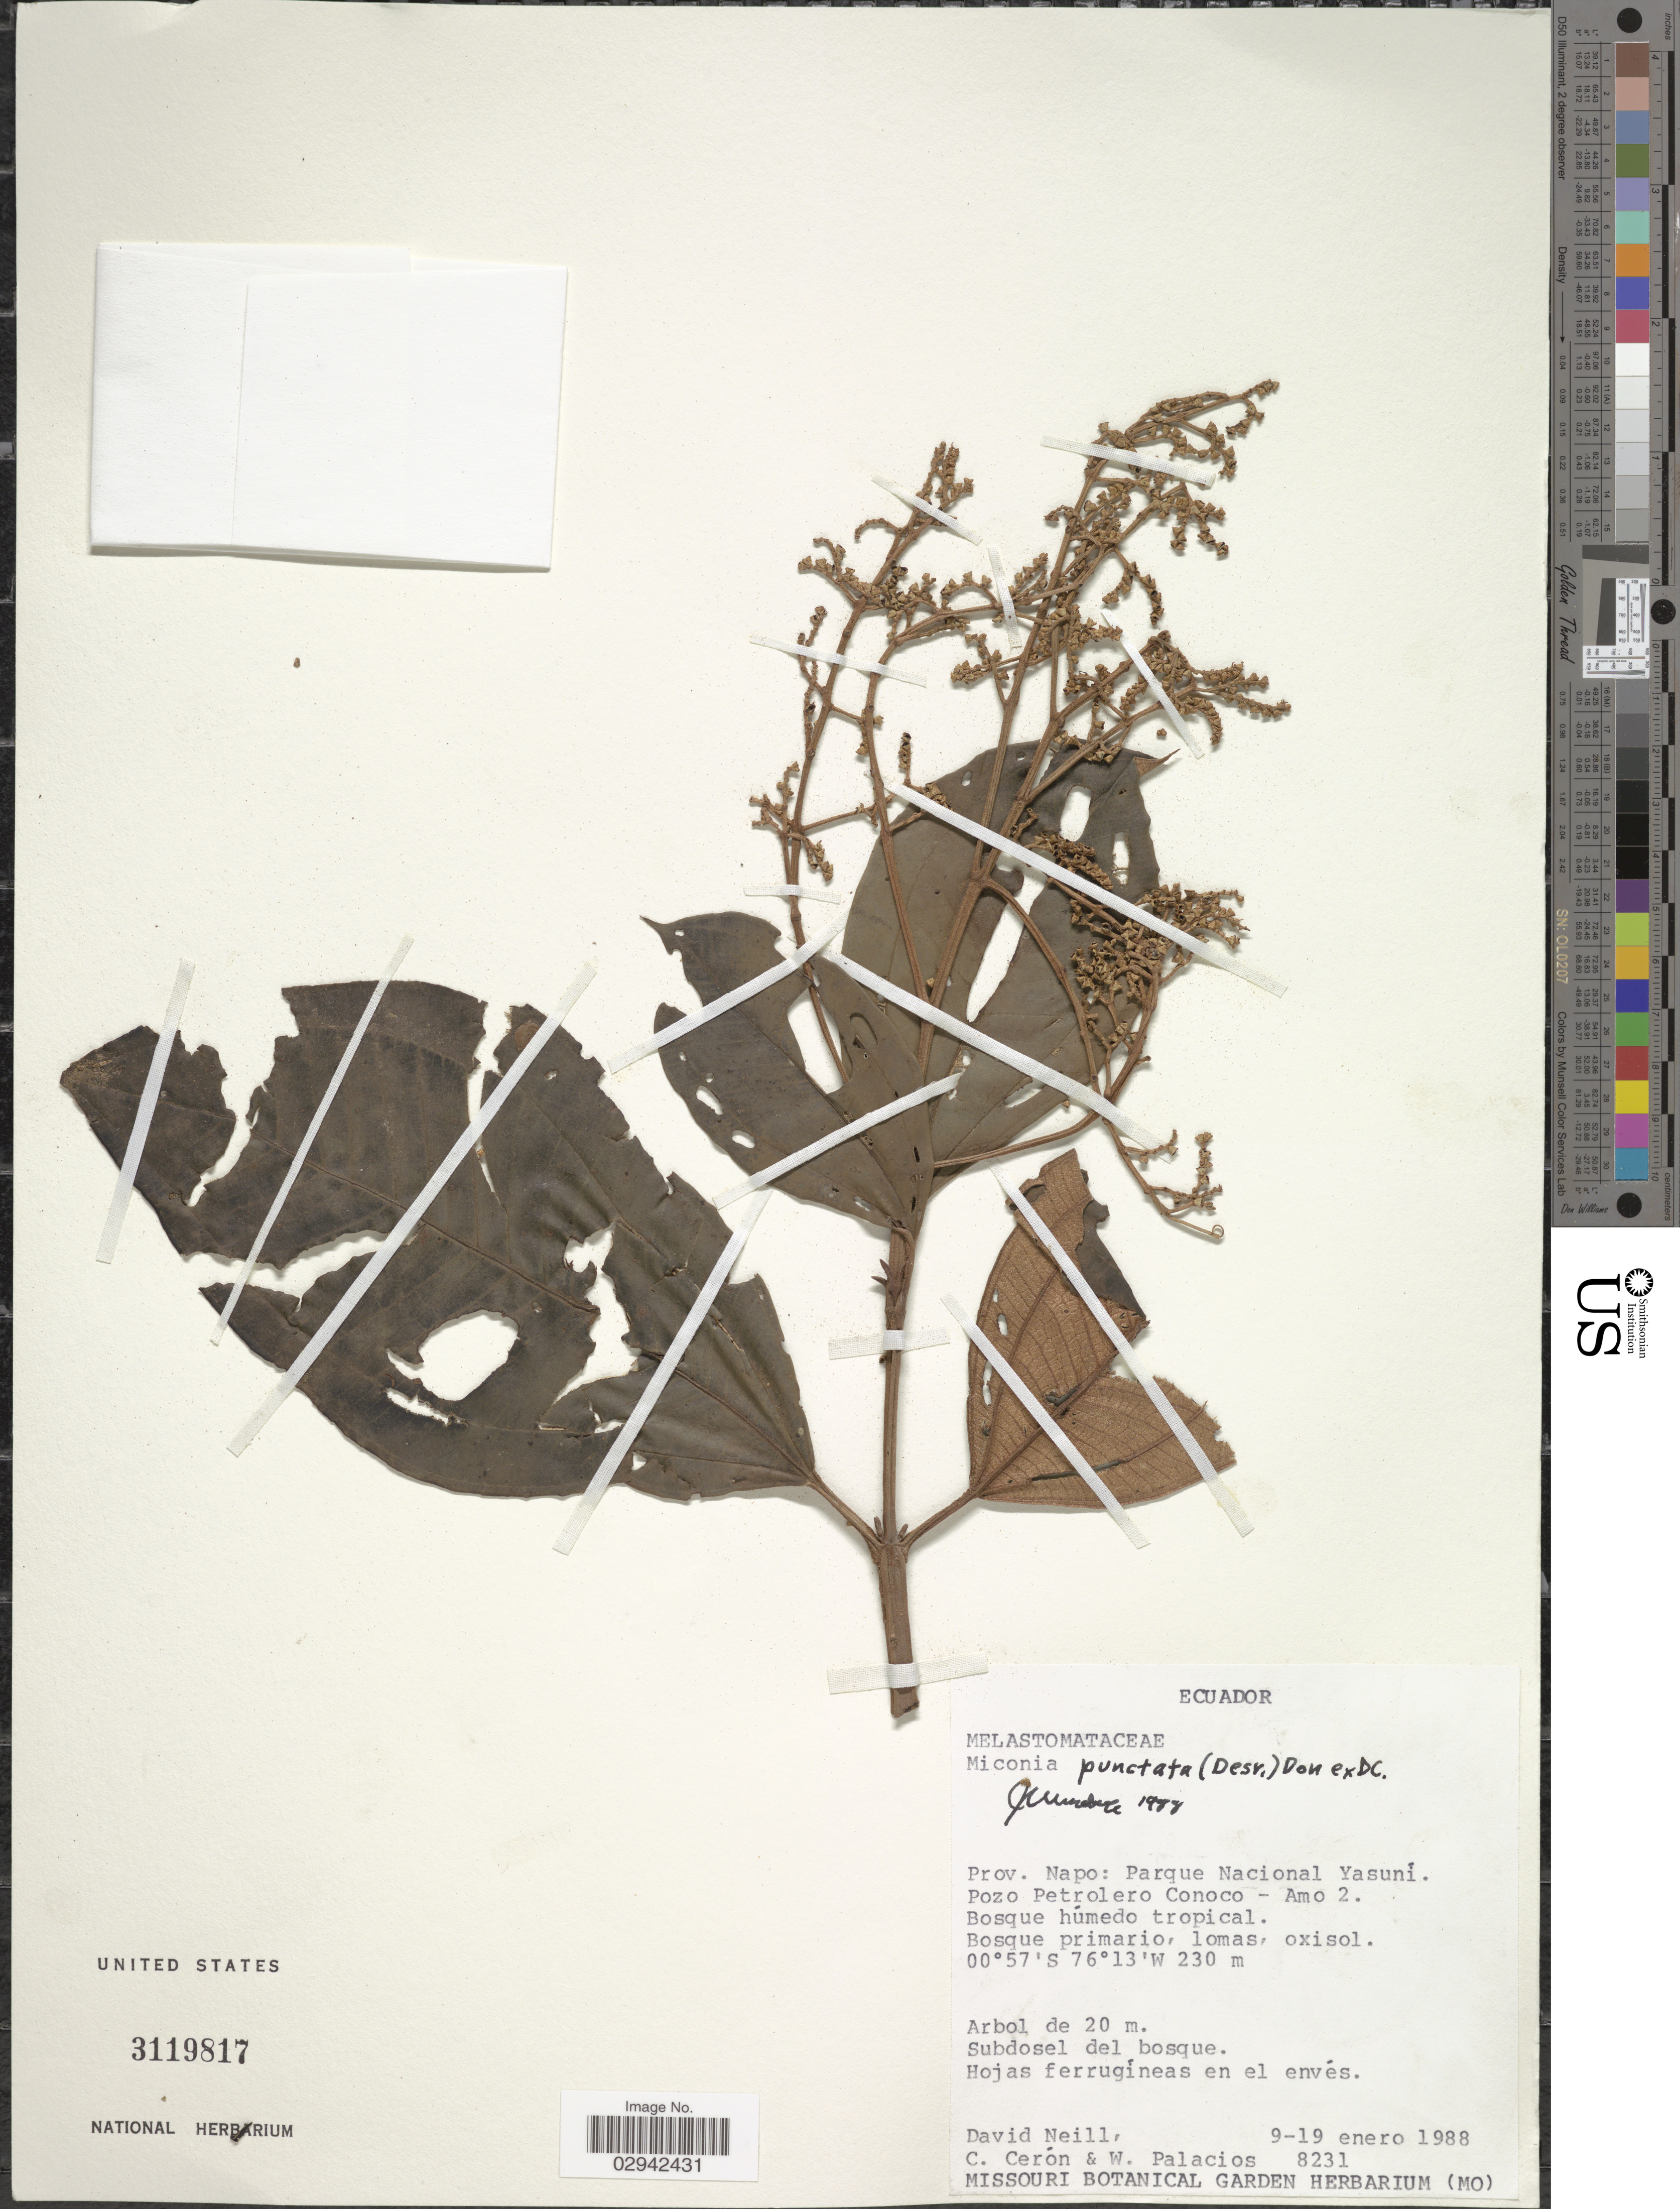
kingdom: Plantae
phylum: Tracheophyta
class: Magnoliopsida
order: Myrtales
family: Melastomataceae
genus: Miconia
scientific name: Miconia punctata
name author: (Desr.) D. Don ex DC.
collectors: D. Neill, C. E. Cerón M. & W. Palacios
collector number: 8231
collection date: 1988-01-09/1988-01-19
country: Ecuador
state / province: Napo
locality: Parque Nacional Yasuní, Pozo Petrolero Conoco - Amo 2.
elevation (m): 230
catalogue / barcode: US 3119817